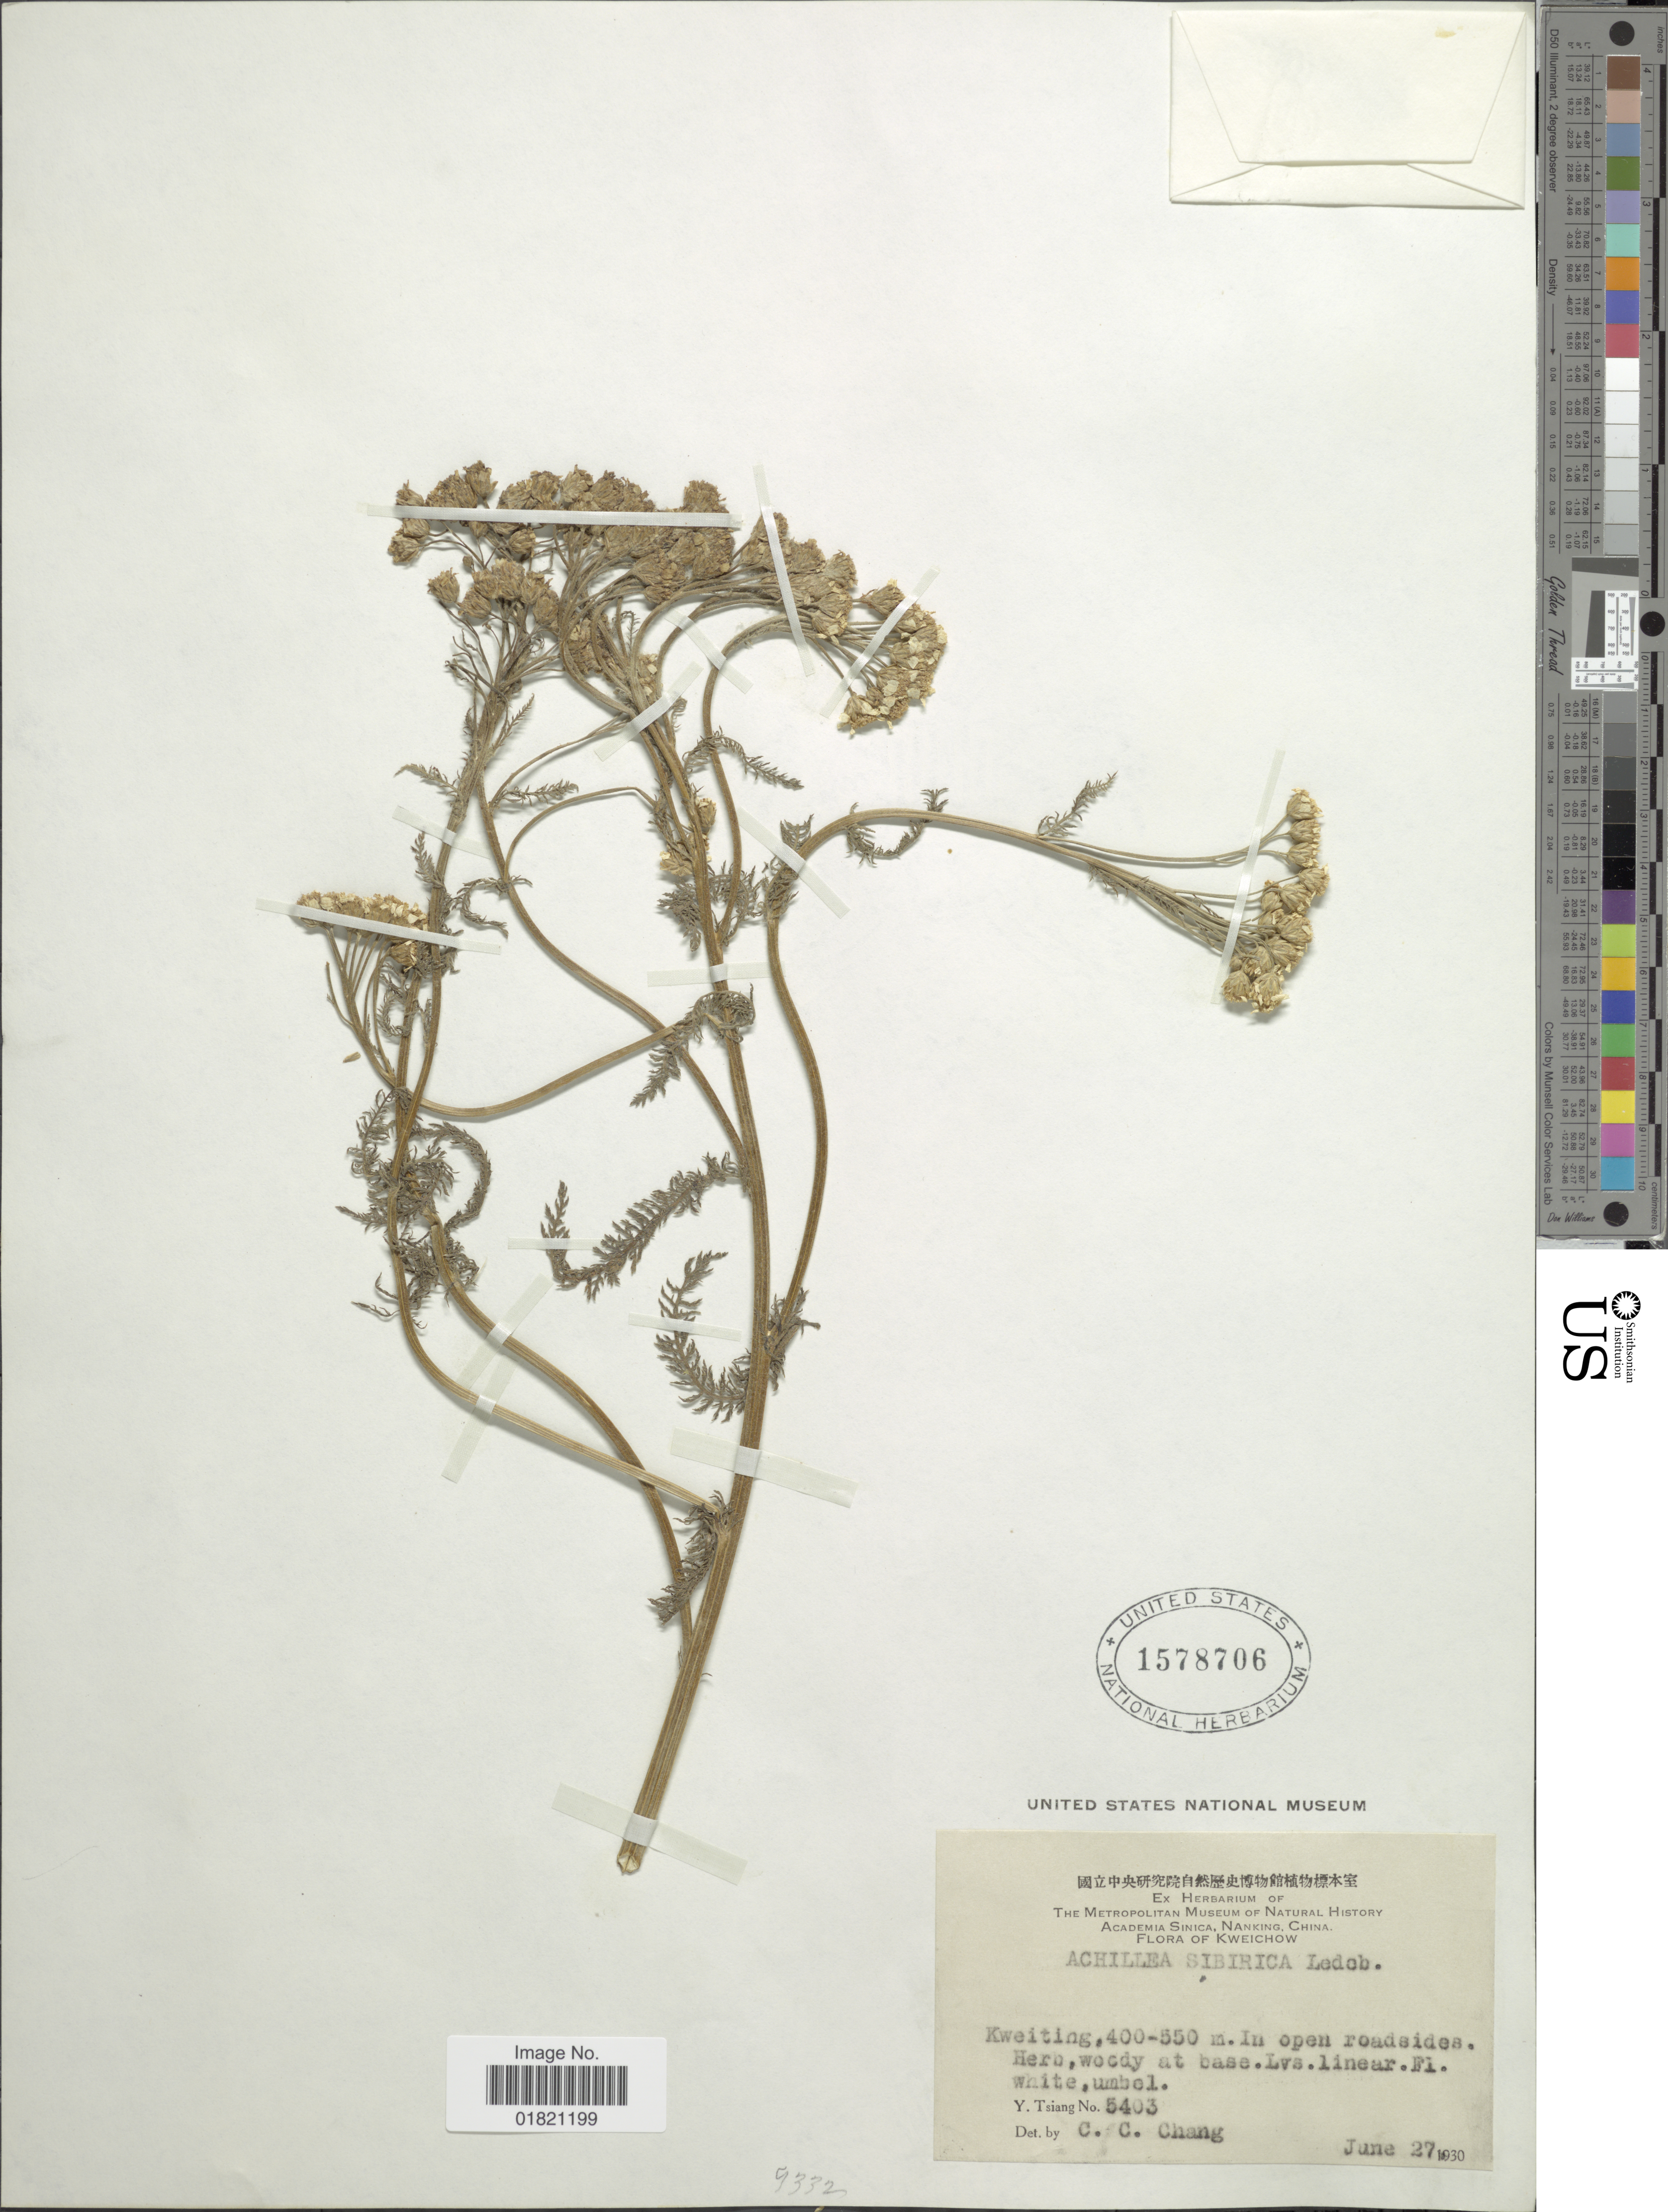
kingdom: Plantae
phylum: Tracheophyta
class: Magnoliopsida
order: Asterales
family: Asteraceae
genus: Achillea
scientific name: Achillea sibirica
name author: Ledeb.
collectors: Y. Tsiang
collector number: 5403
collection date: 1930-06-27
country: China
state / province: Guizhou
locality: Kweichow. Kweiting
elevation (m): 400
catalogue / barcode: US 1578706